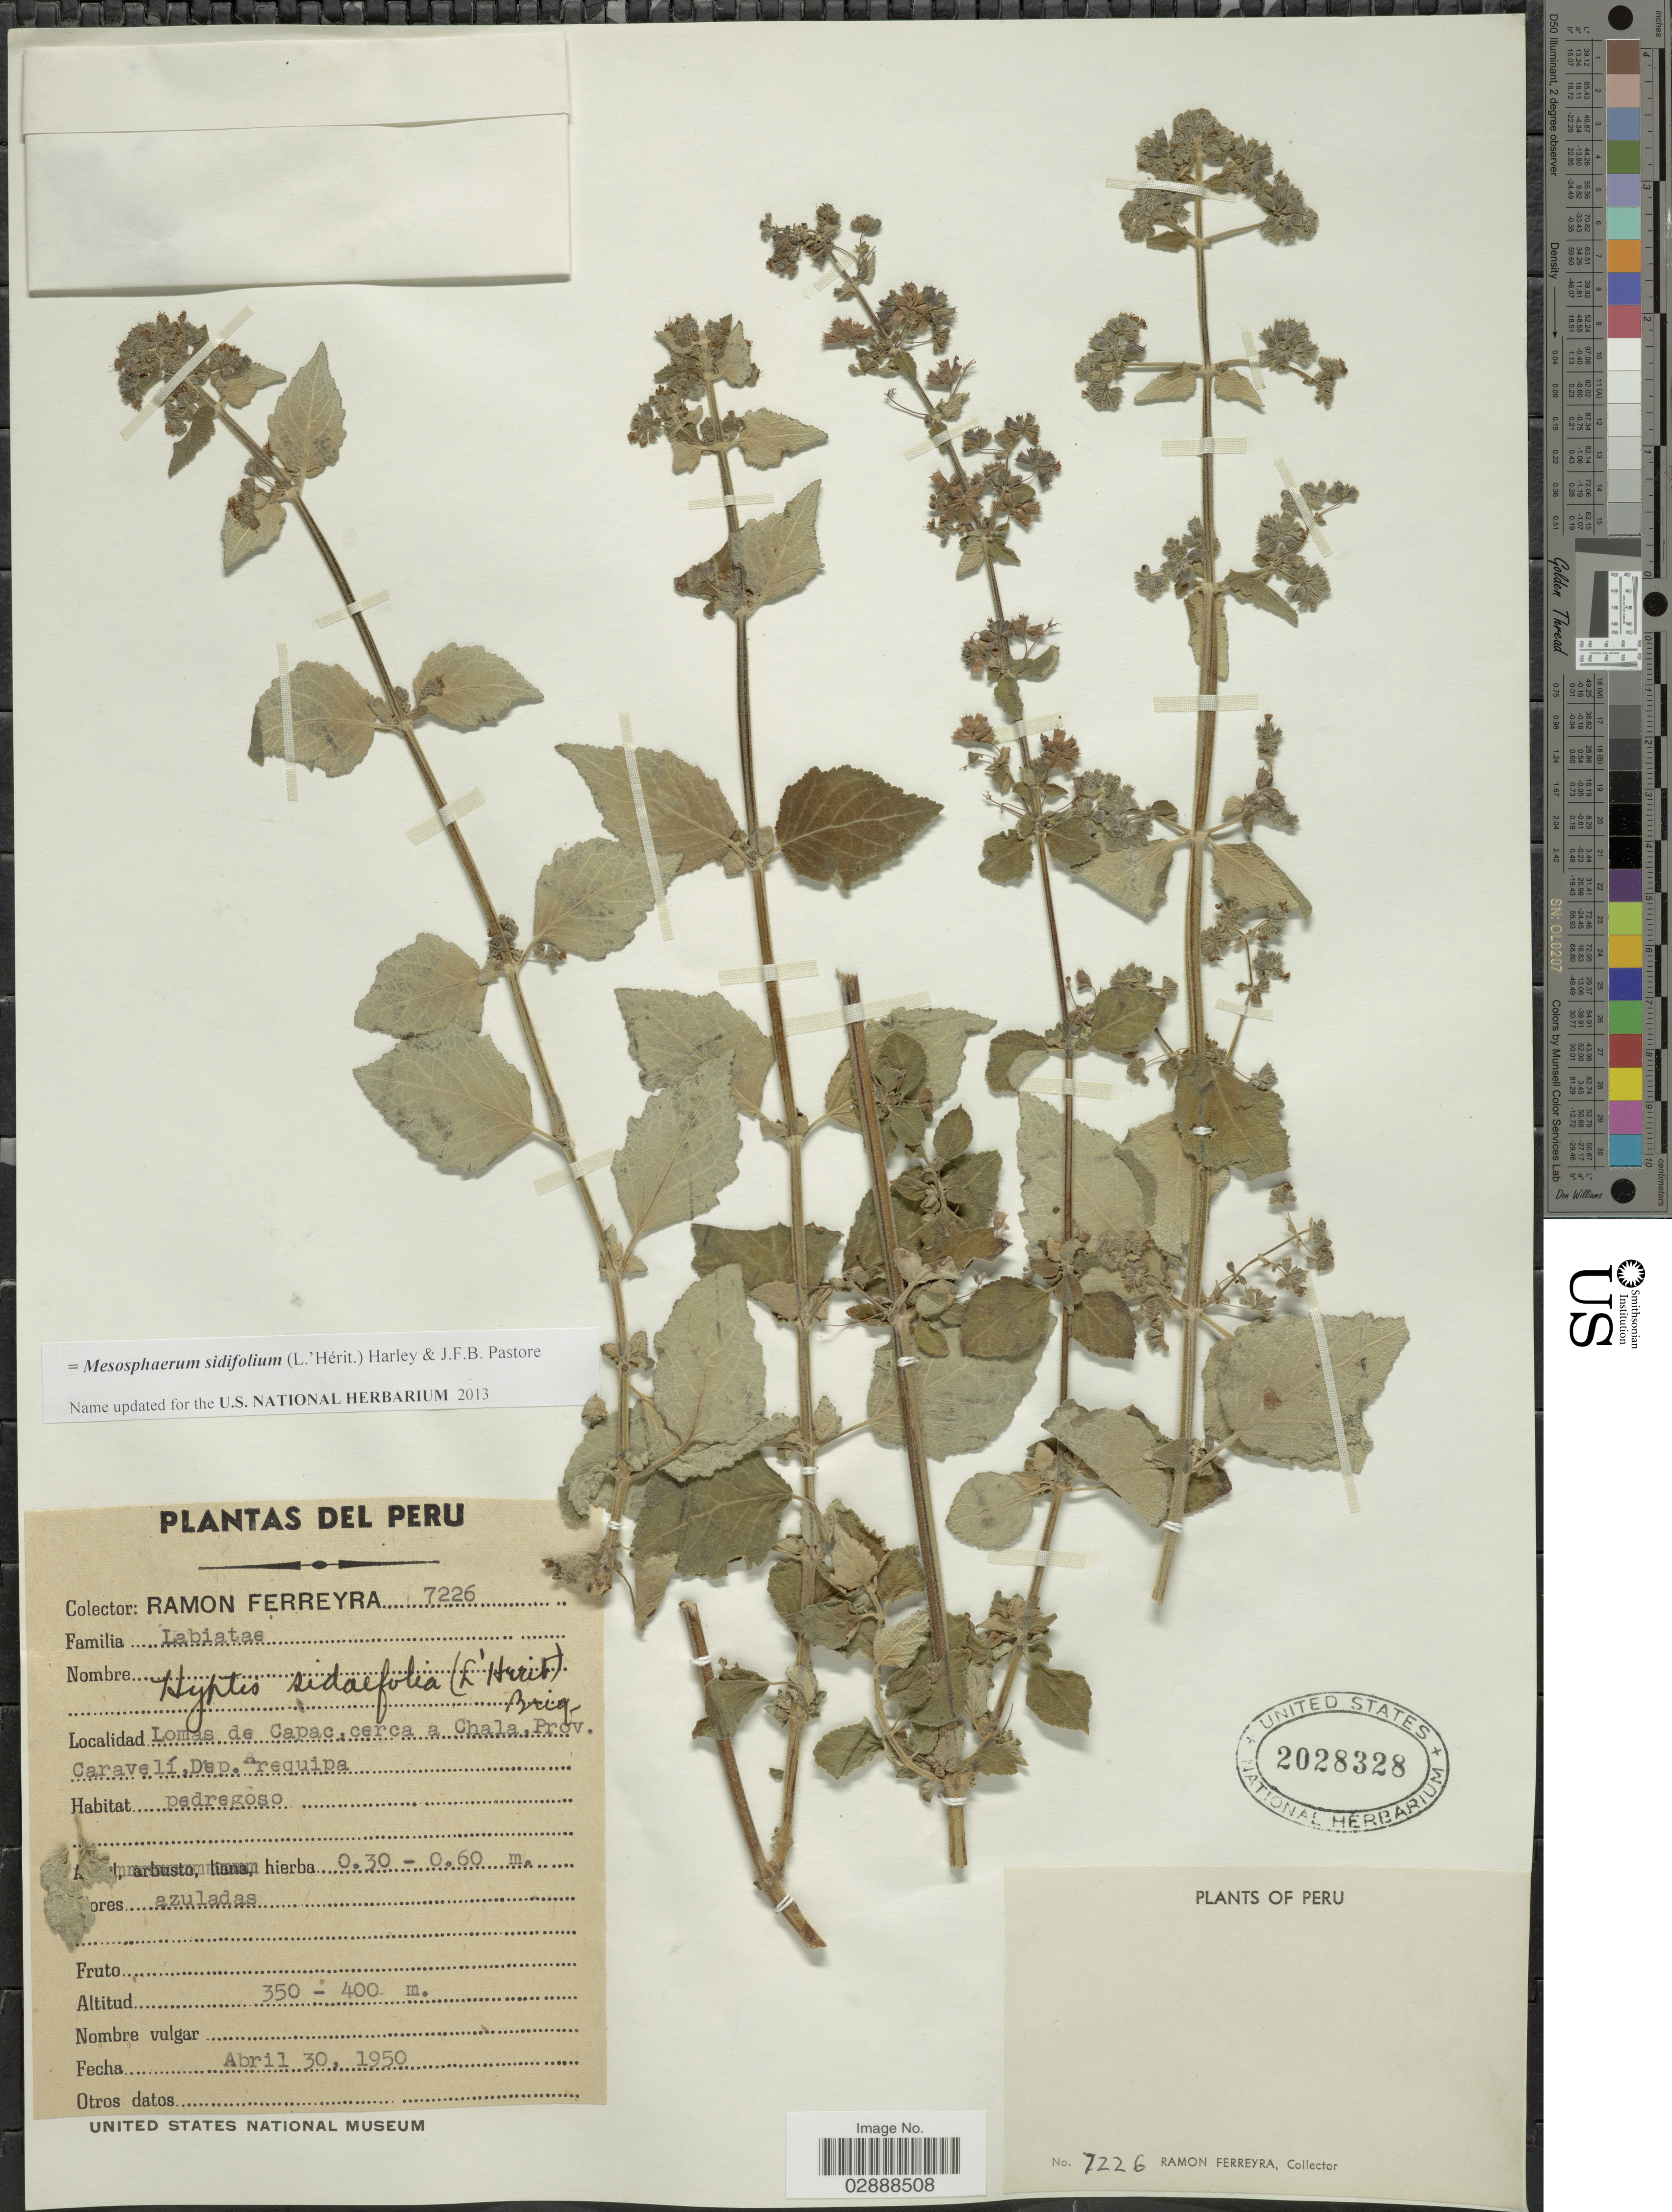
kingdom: Plantae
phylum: Tracheophyta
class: Magnoliopsida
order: Lamiales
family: Lamiaceae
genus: Mesosphaerum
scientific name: Mesosphaerum sidifolium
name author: (L'Hér.) Harley & J.F.B. Pastore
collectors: R. A. Ferreyra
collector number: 7226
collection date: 1950-04-30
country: Peru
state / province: Arequipa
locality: Lomas de Capac, cerca a Chala, Prov. Caravelí, Dep. Arequipa.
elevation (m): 350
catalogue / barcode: US 2028328